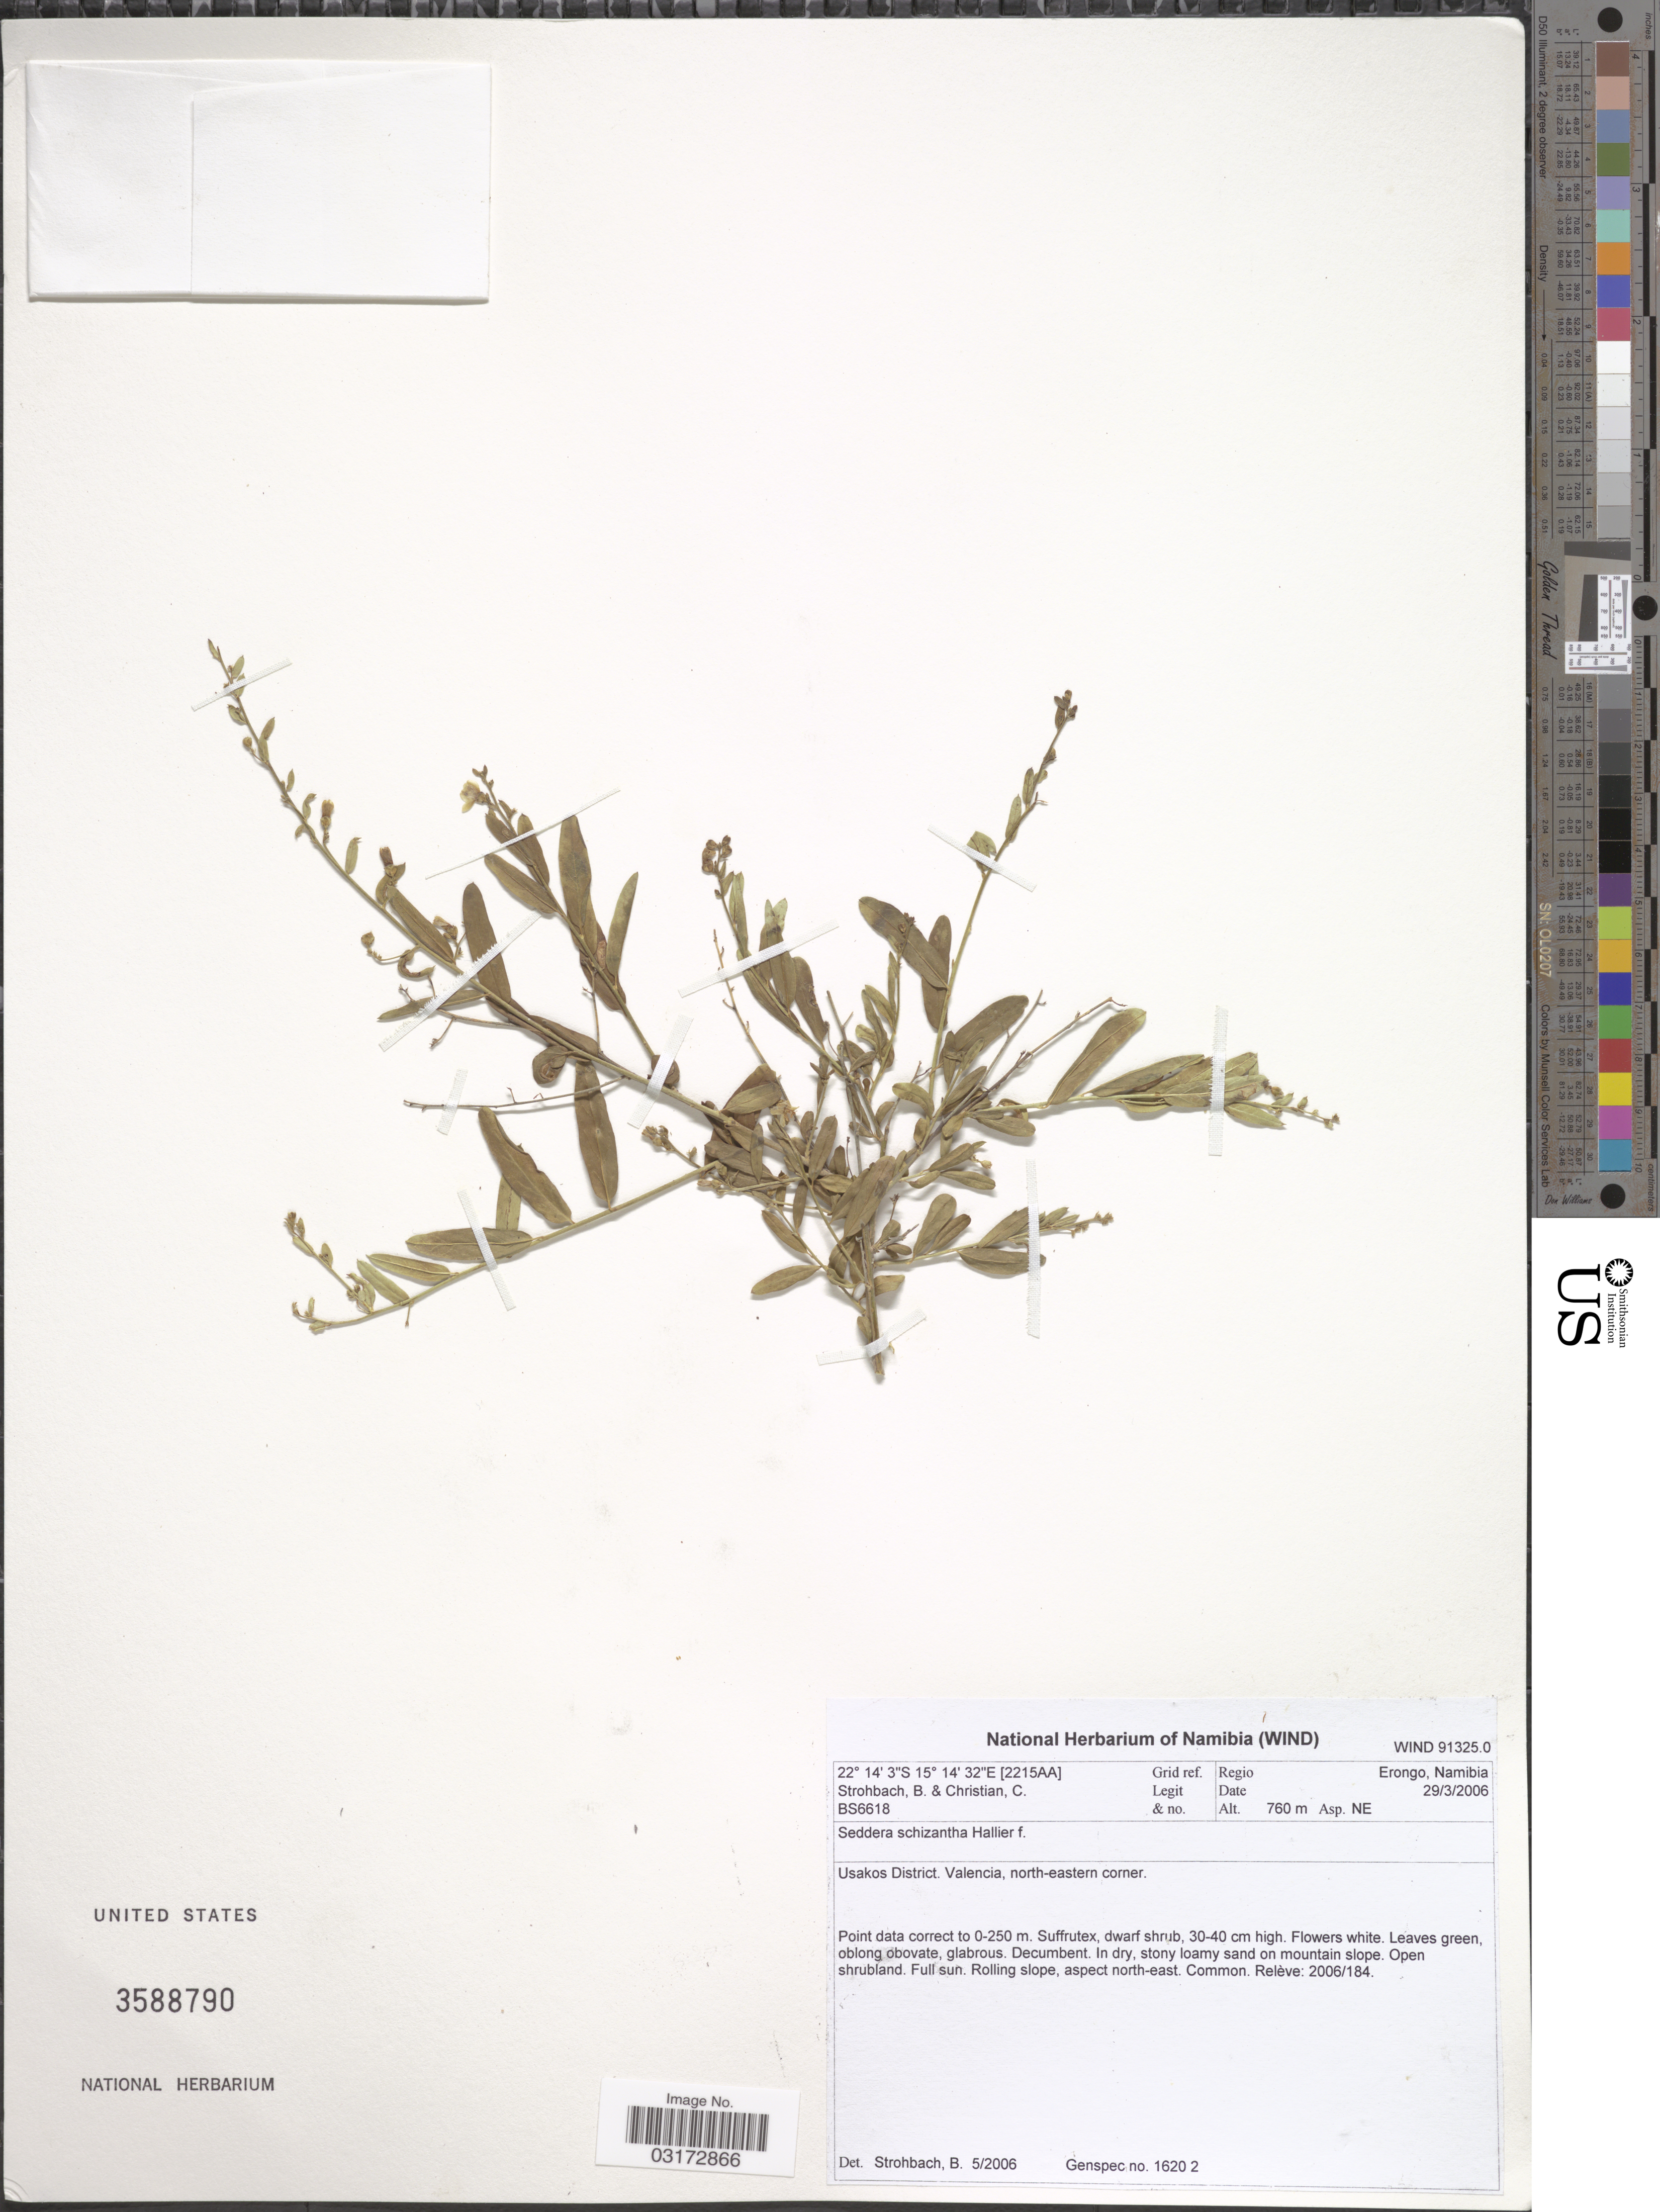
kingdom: Plantae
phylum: Tracheophyta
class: Magnoliopsida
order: Solanales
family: Convolvulaceae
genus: Seddera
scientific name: Seddera schizantha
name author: Hallier f.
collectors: B. Strohbach & C. Christian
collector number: BS6618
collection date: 2006-03-29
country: Namibia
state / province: Erongo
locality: Grid ref. [2215AA], Regio Erongo, Namibia. Usakos District. Valencia, north-eastern corner.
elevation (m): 760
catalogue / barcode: US 3588790